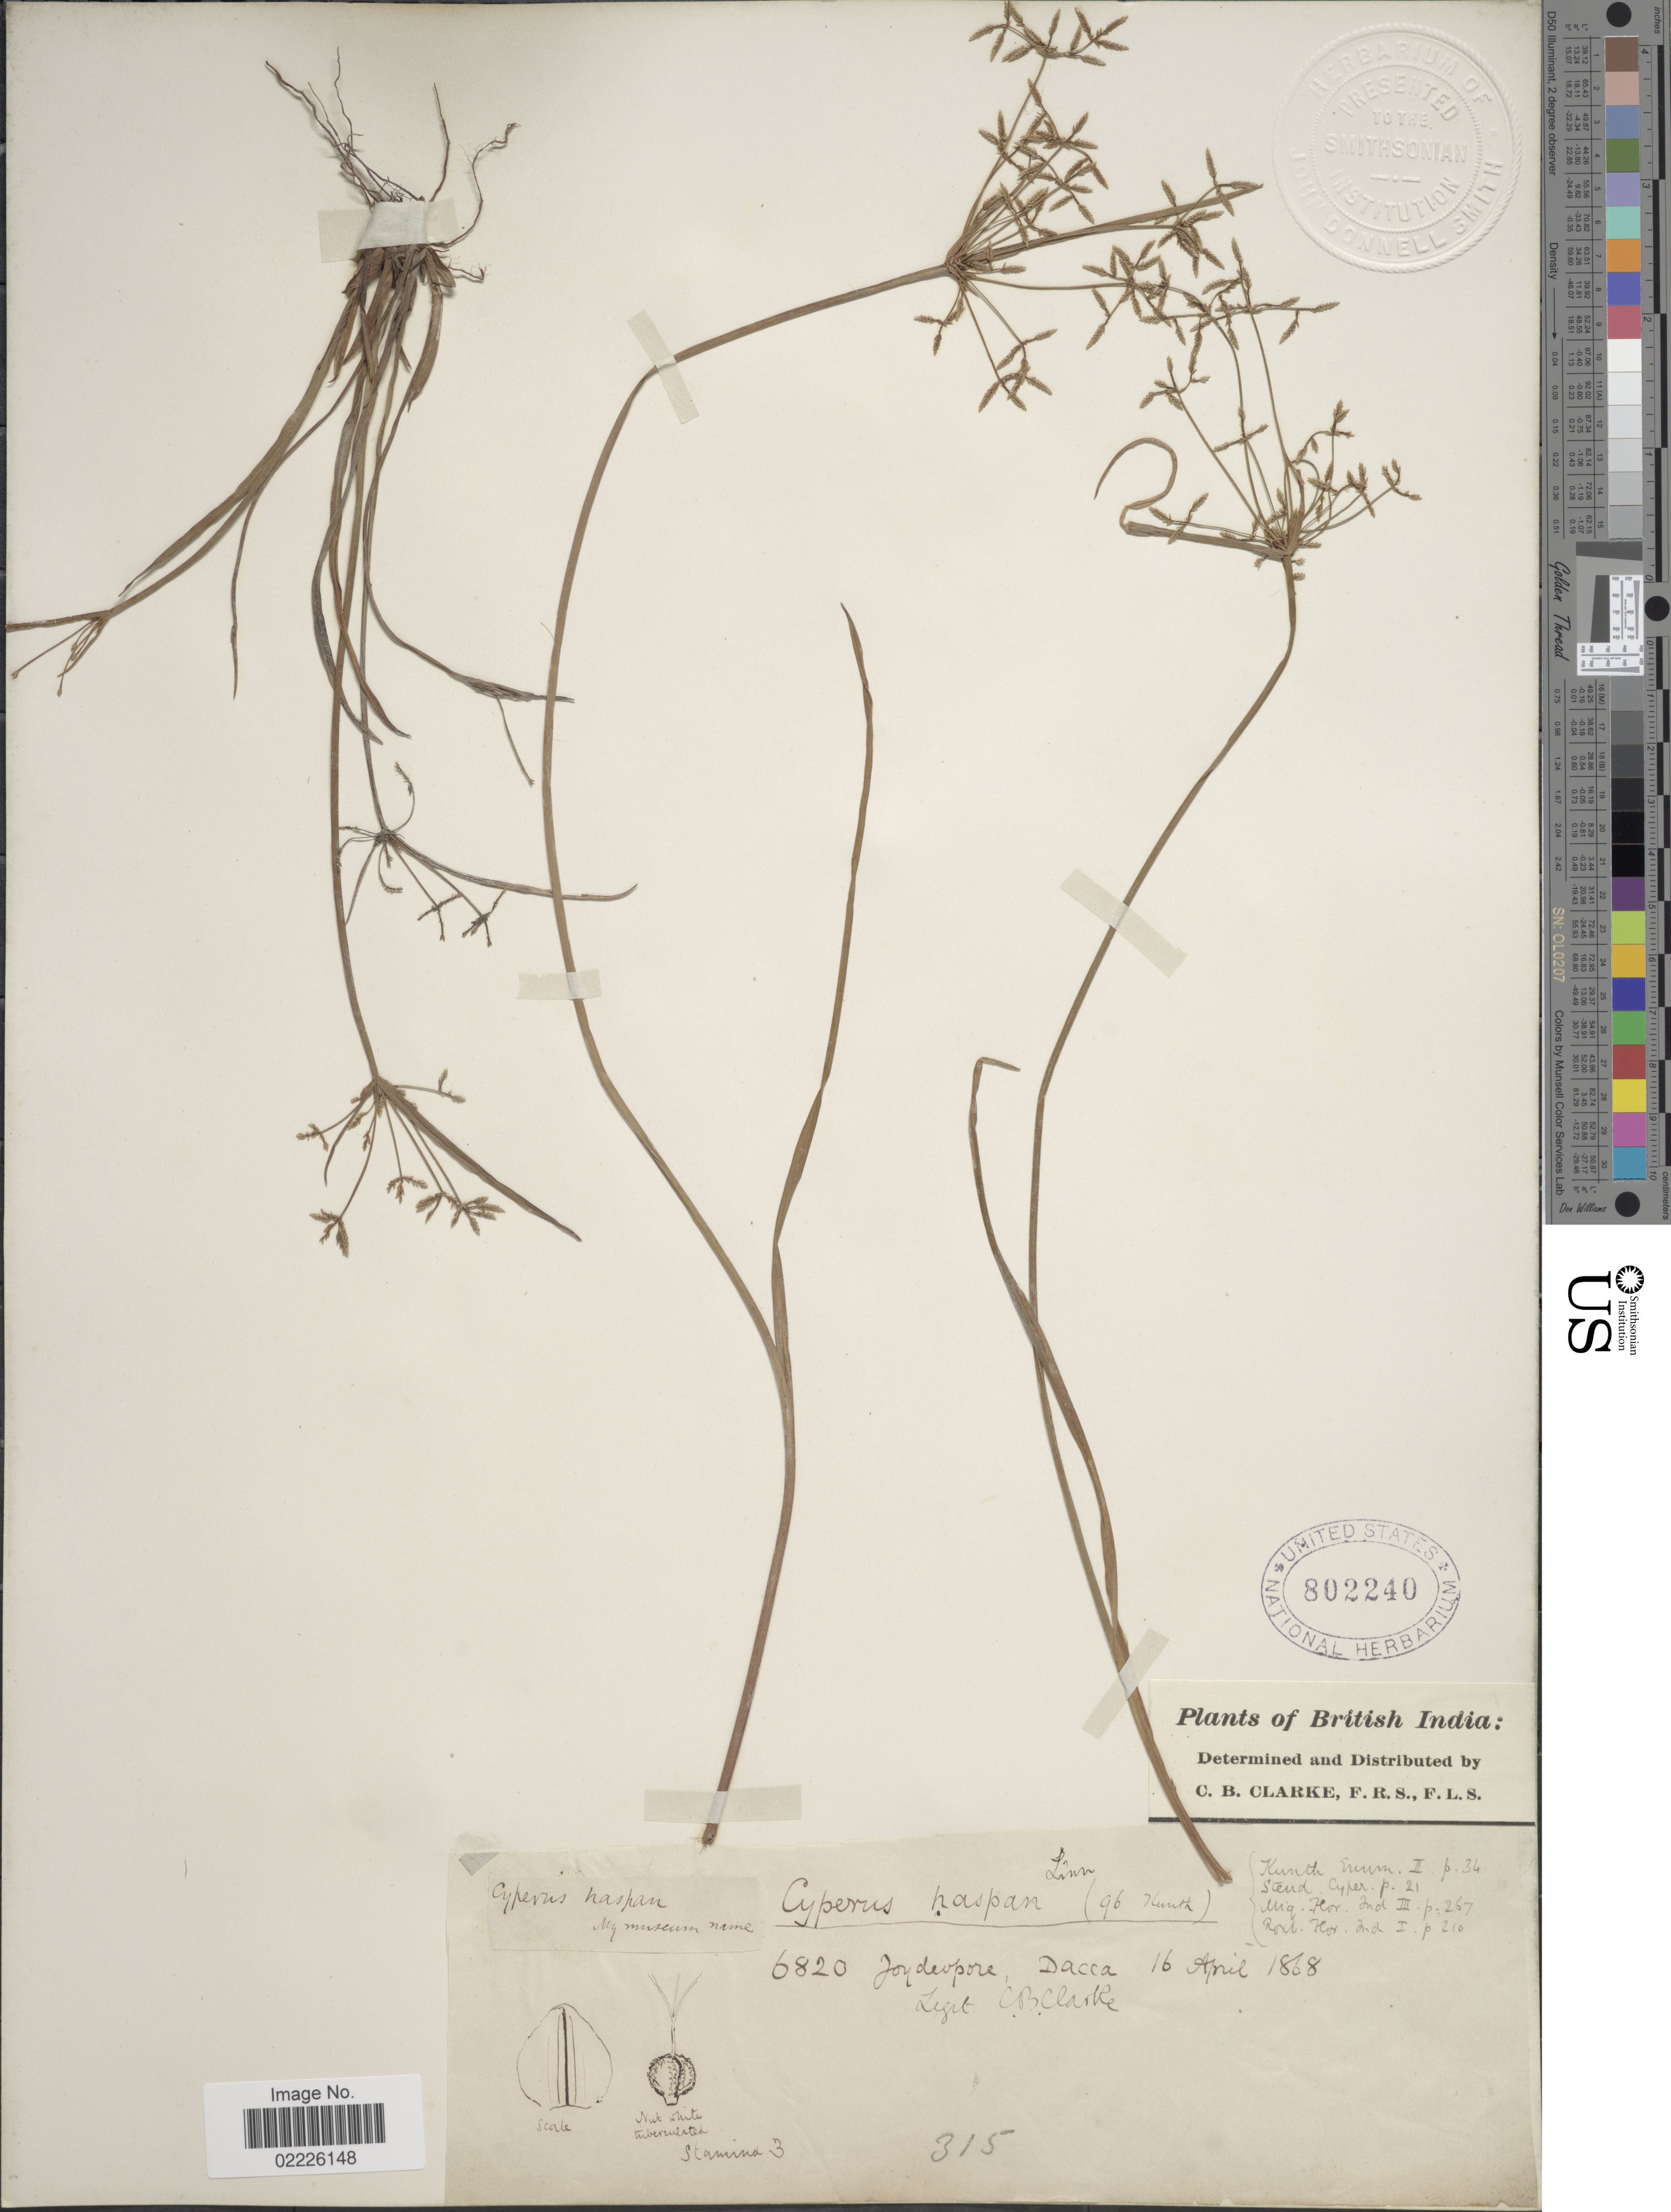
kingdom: Plantae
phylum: Tracheophyta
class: Liliopsida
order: Poales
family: Cyperaceae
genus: Cyperus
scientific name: Cyperus haspan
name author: L.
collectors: C. B. Clarke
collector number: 6820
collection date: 1868-04-16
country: India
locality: British India, Joydevpore, Dacca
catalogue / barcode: US 802240